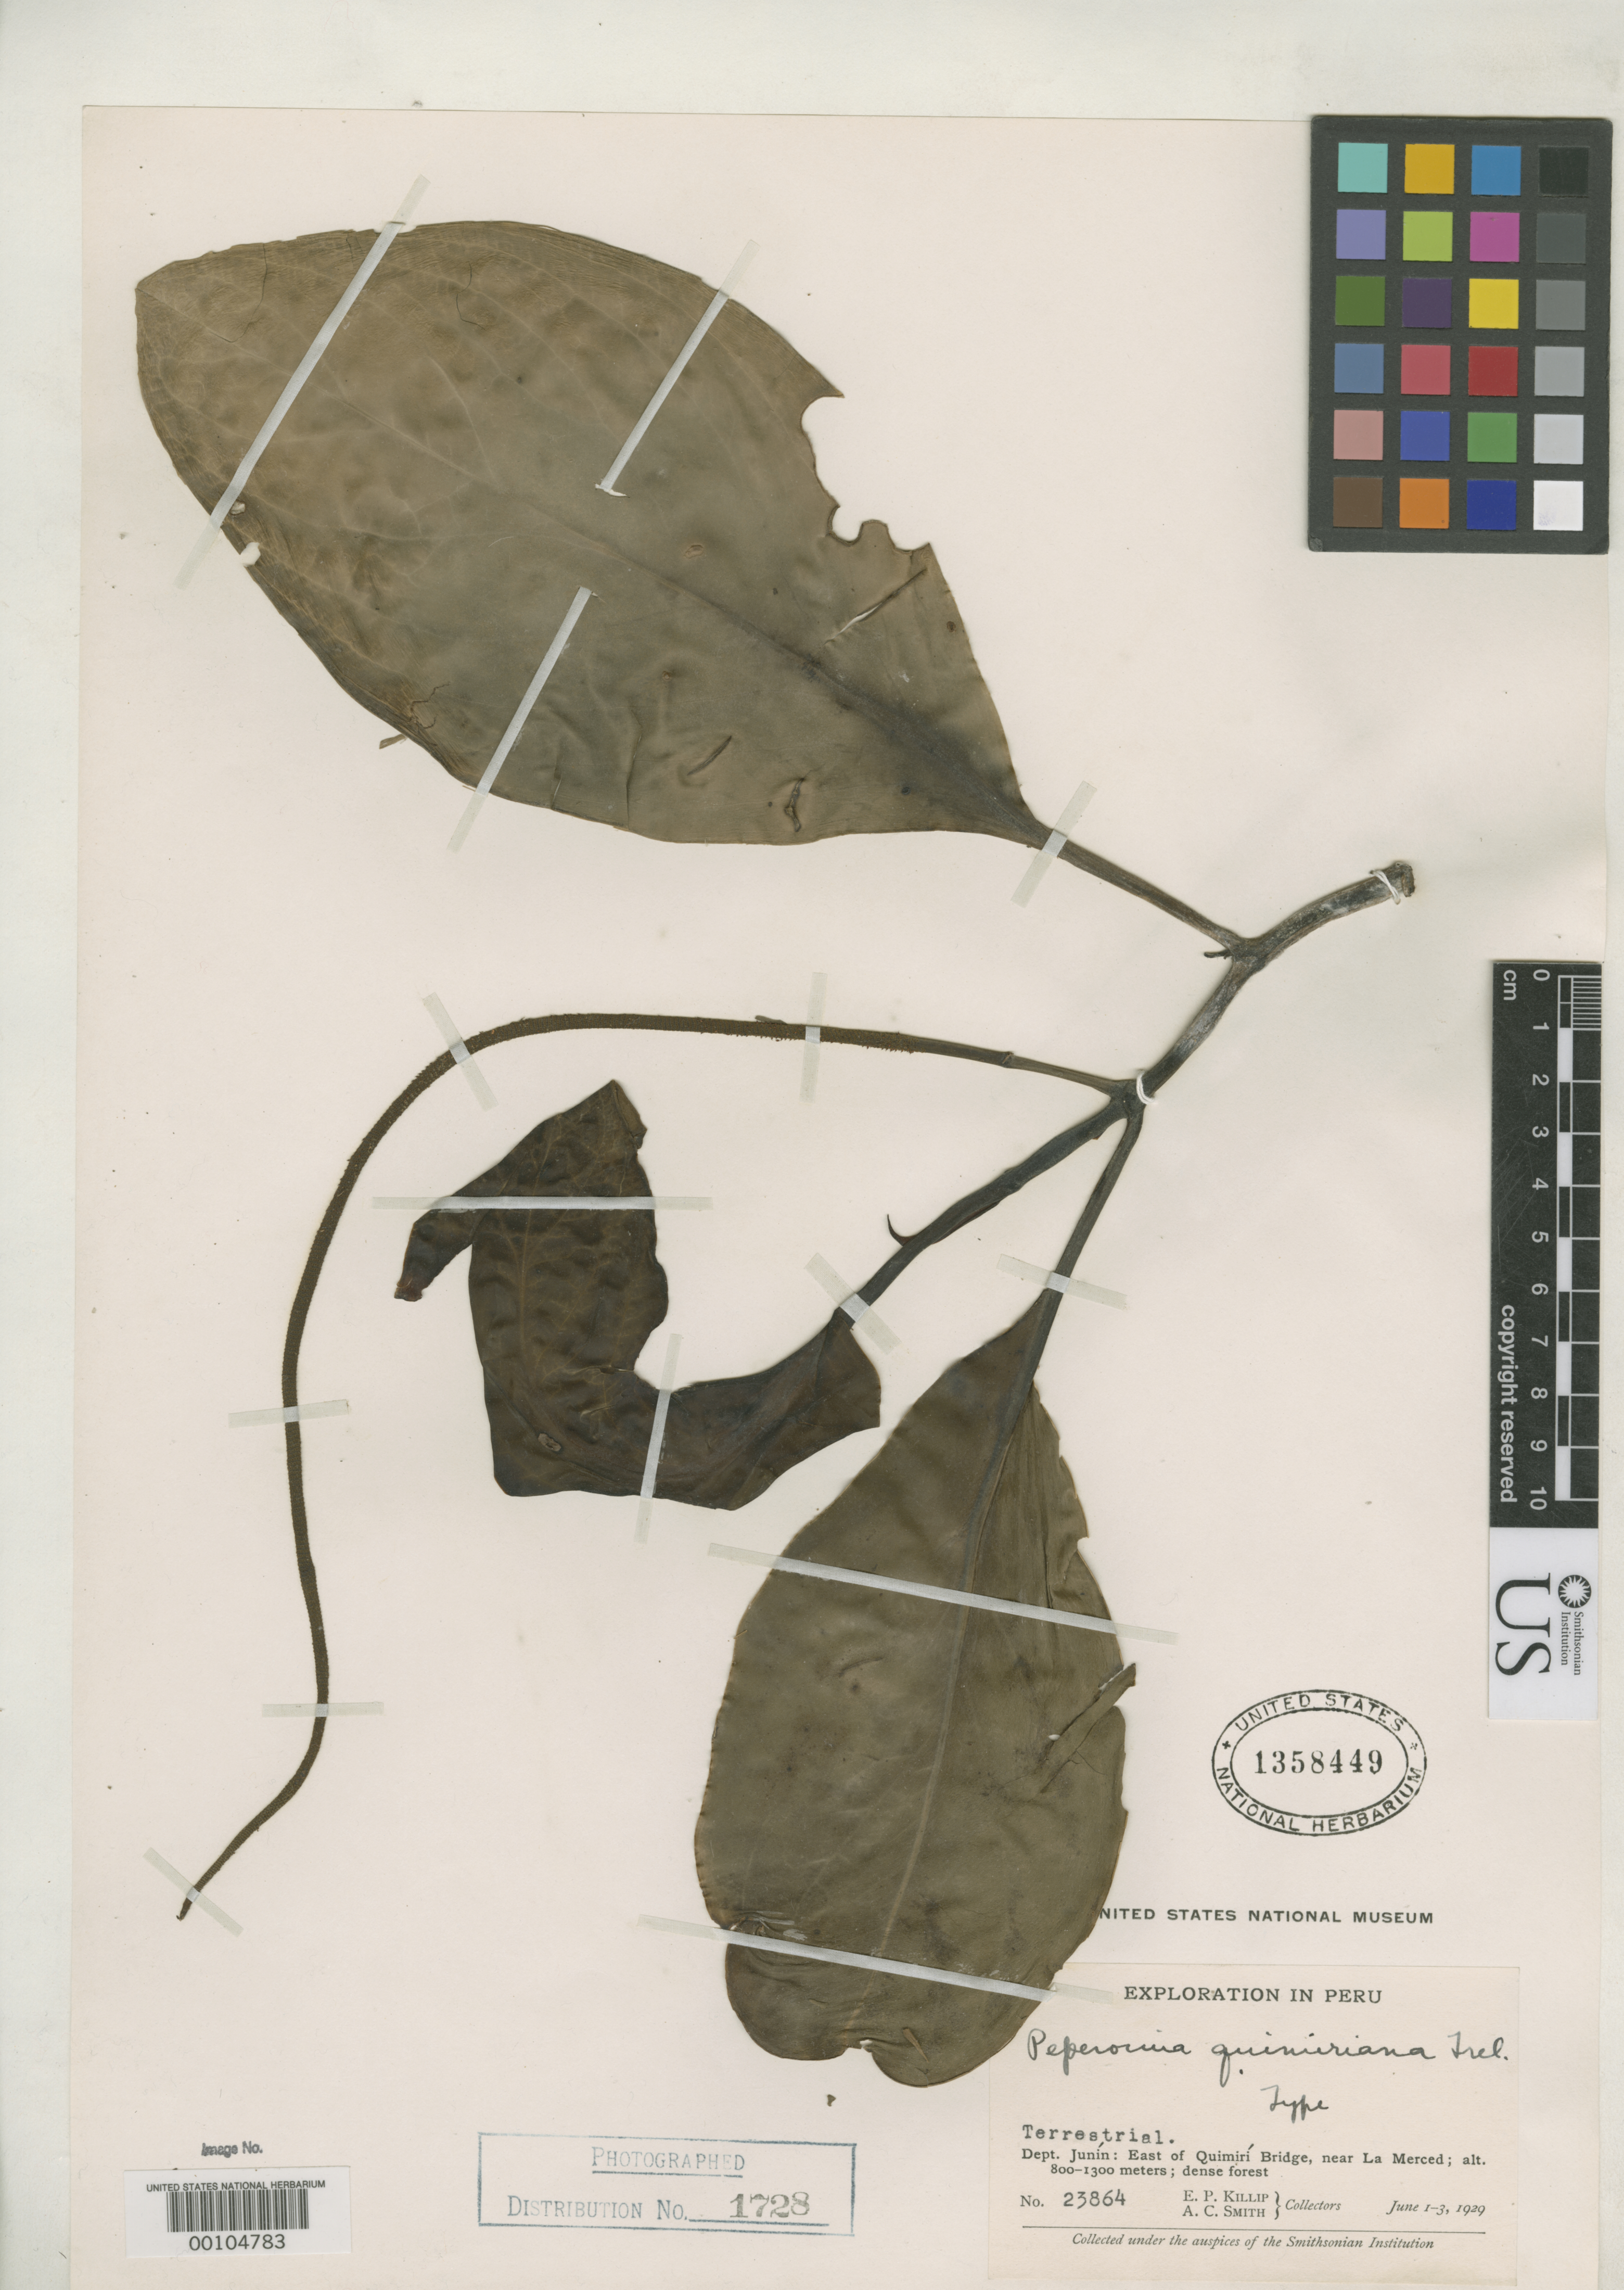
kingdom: Plantae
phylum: Tracheophyta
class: Magnoliopsida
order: Piperales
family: Piperaceae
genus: Peperomia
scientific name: Peperomia quimiriana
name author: Trel. in J.F. Macbr.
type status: Holotype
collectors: E. P. Killip & A. C. Smith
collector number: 23864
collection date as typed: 01 Jun 1929 to 03 Jun 1929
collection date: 1929-06-01/1929-06-03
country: Peru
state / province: Junín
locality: East of Quimiri Bridge, near La Merced.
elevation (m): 800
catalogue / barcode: US 1358449